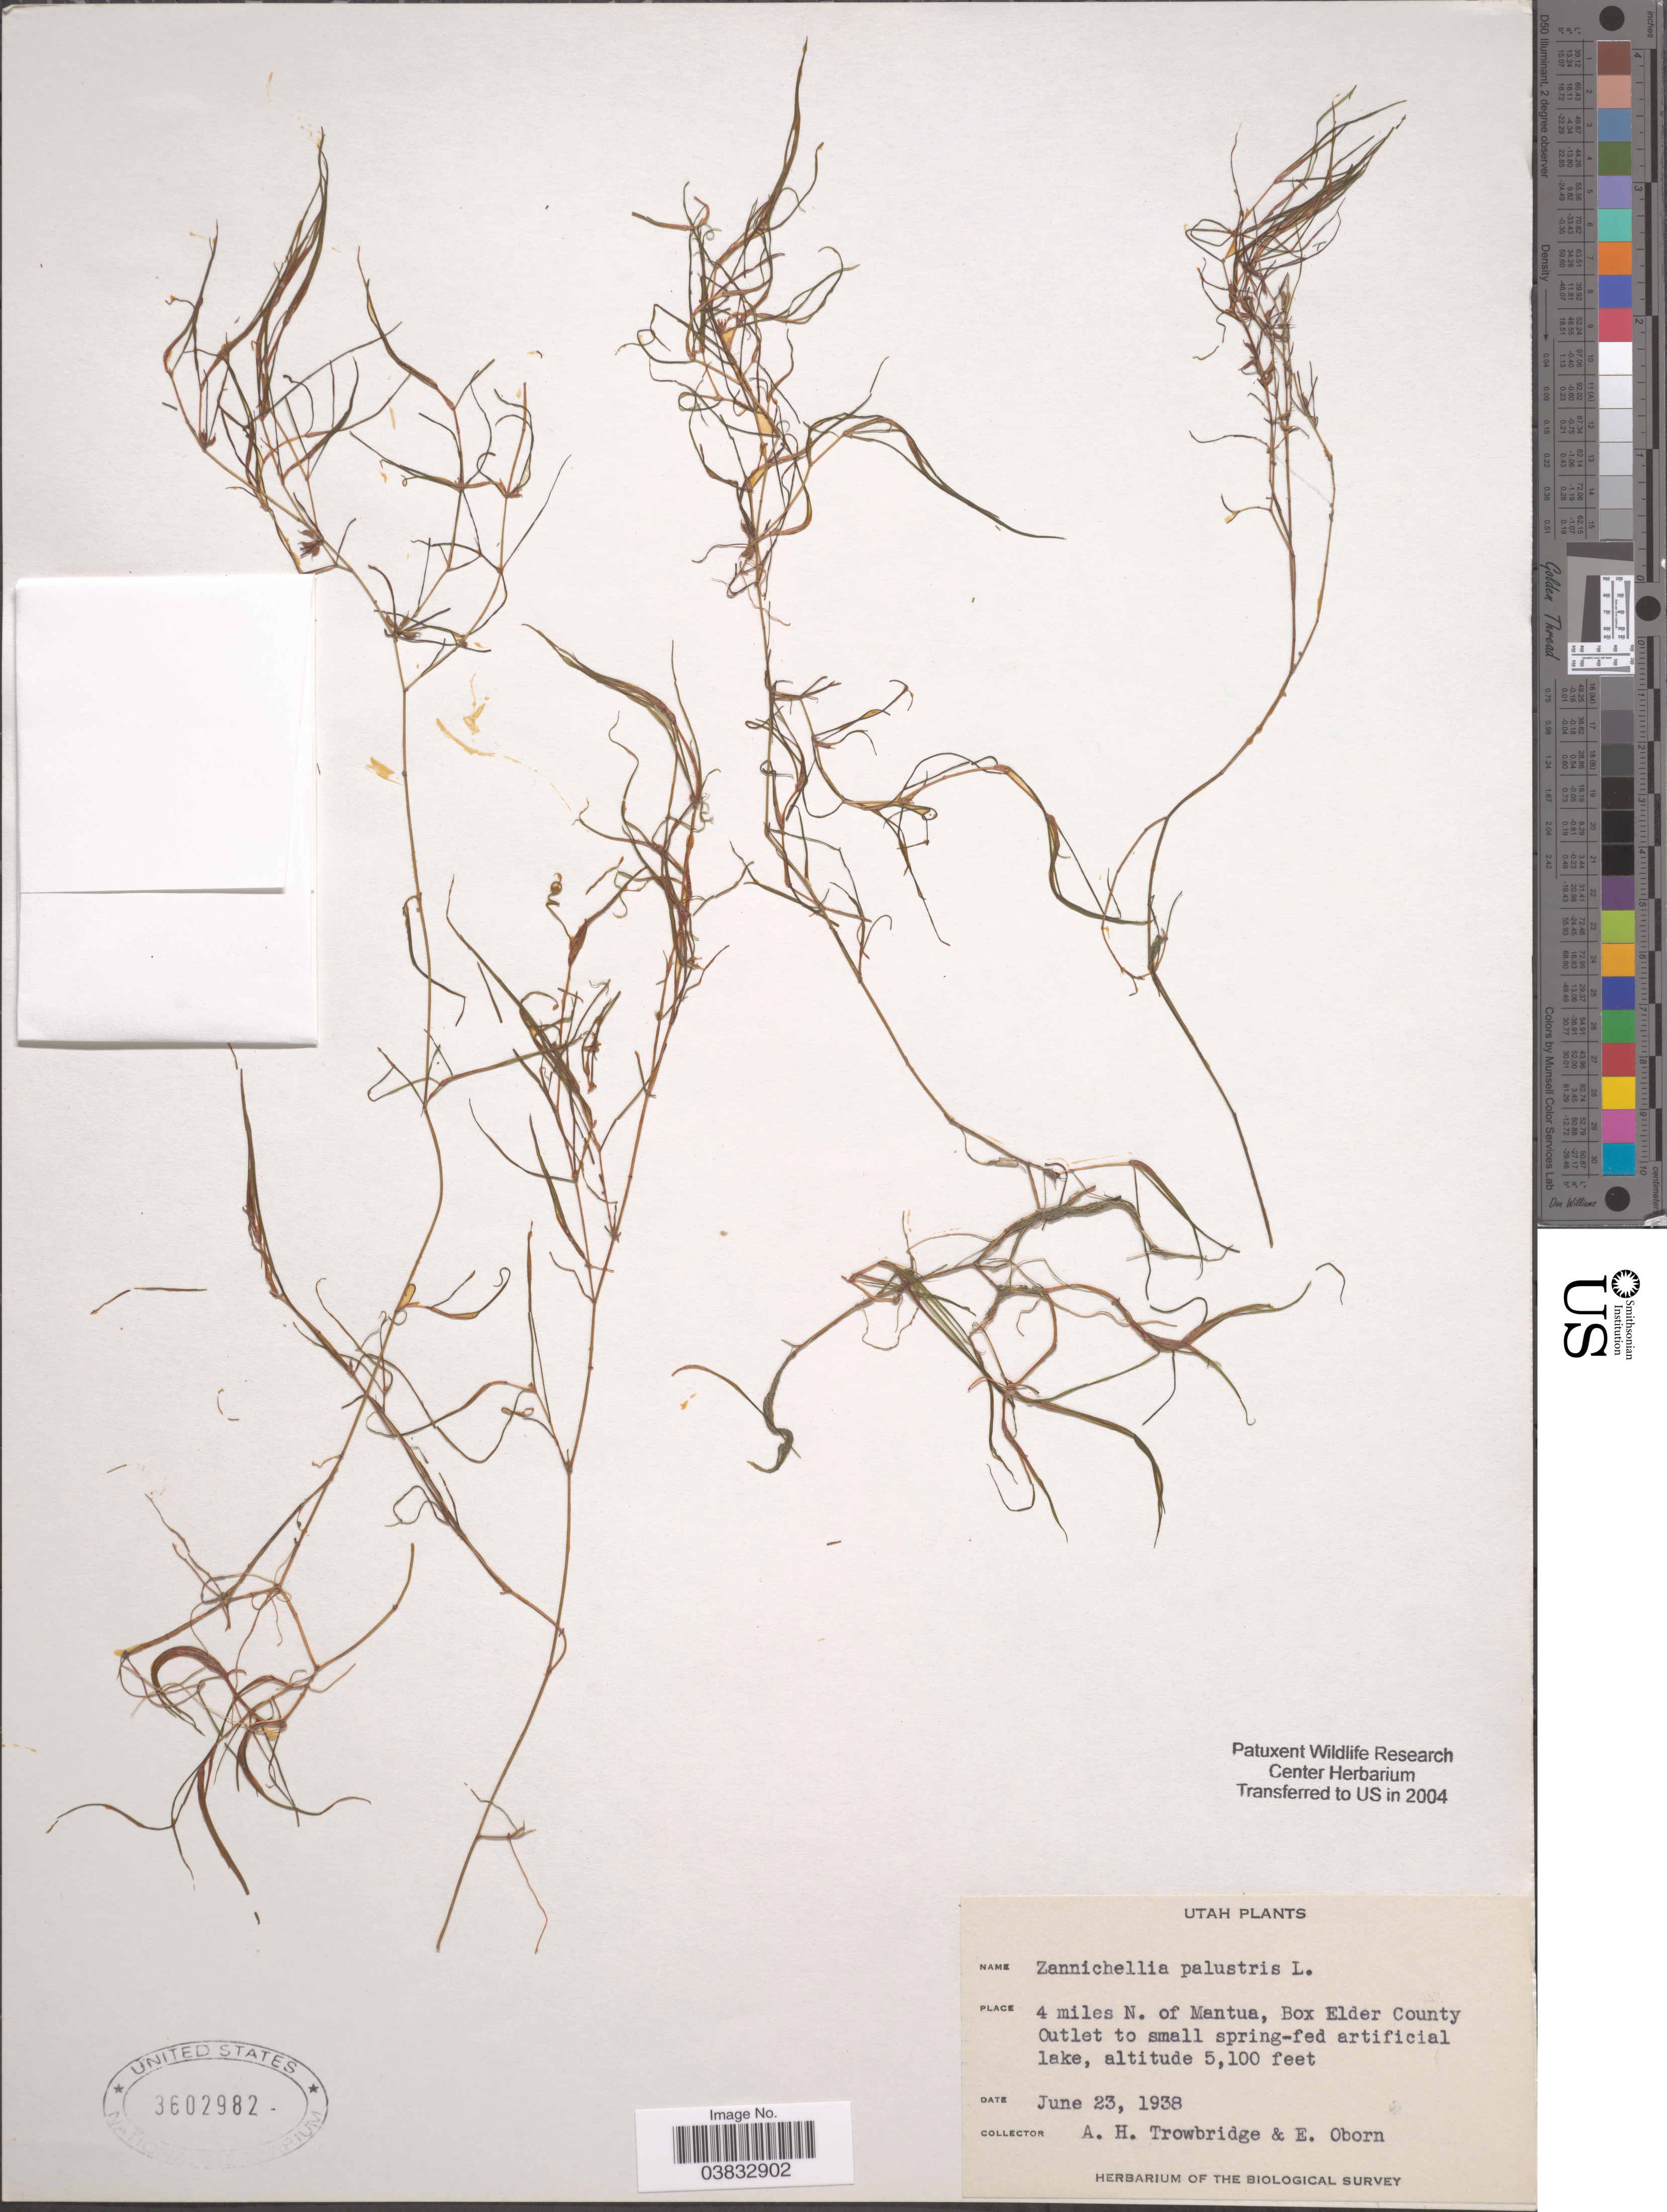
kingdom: Plantae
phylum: Tracheophyta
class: Liliopsida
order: Alismatales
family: Potamogetonaceae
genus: Zannichellia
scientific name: Zannichellia palustris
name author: L.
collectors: A. H. Trowbridge & E. Oborn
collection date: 1938-06-23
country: United States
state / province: Utah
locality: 4 miles N. of Mantua, Box Elder County.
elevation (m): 1554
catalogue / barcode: US 3602982